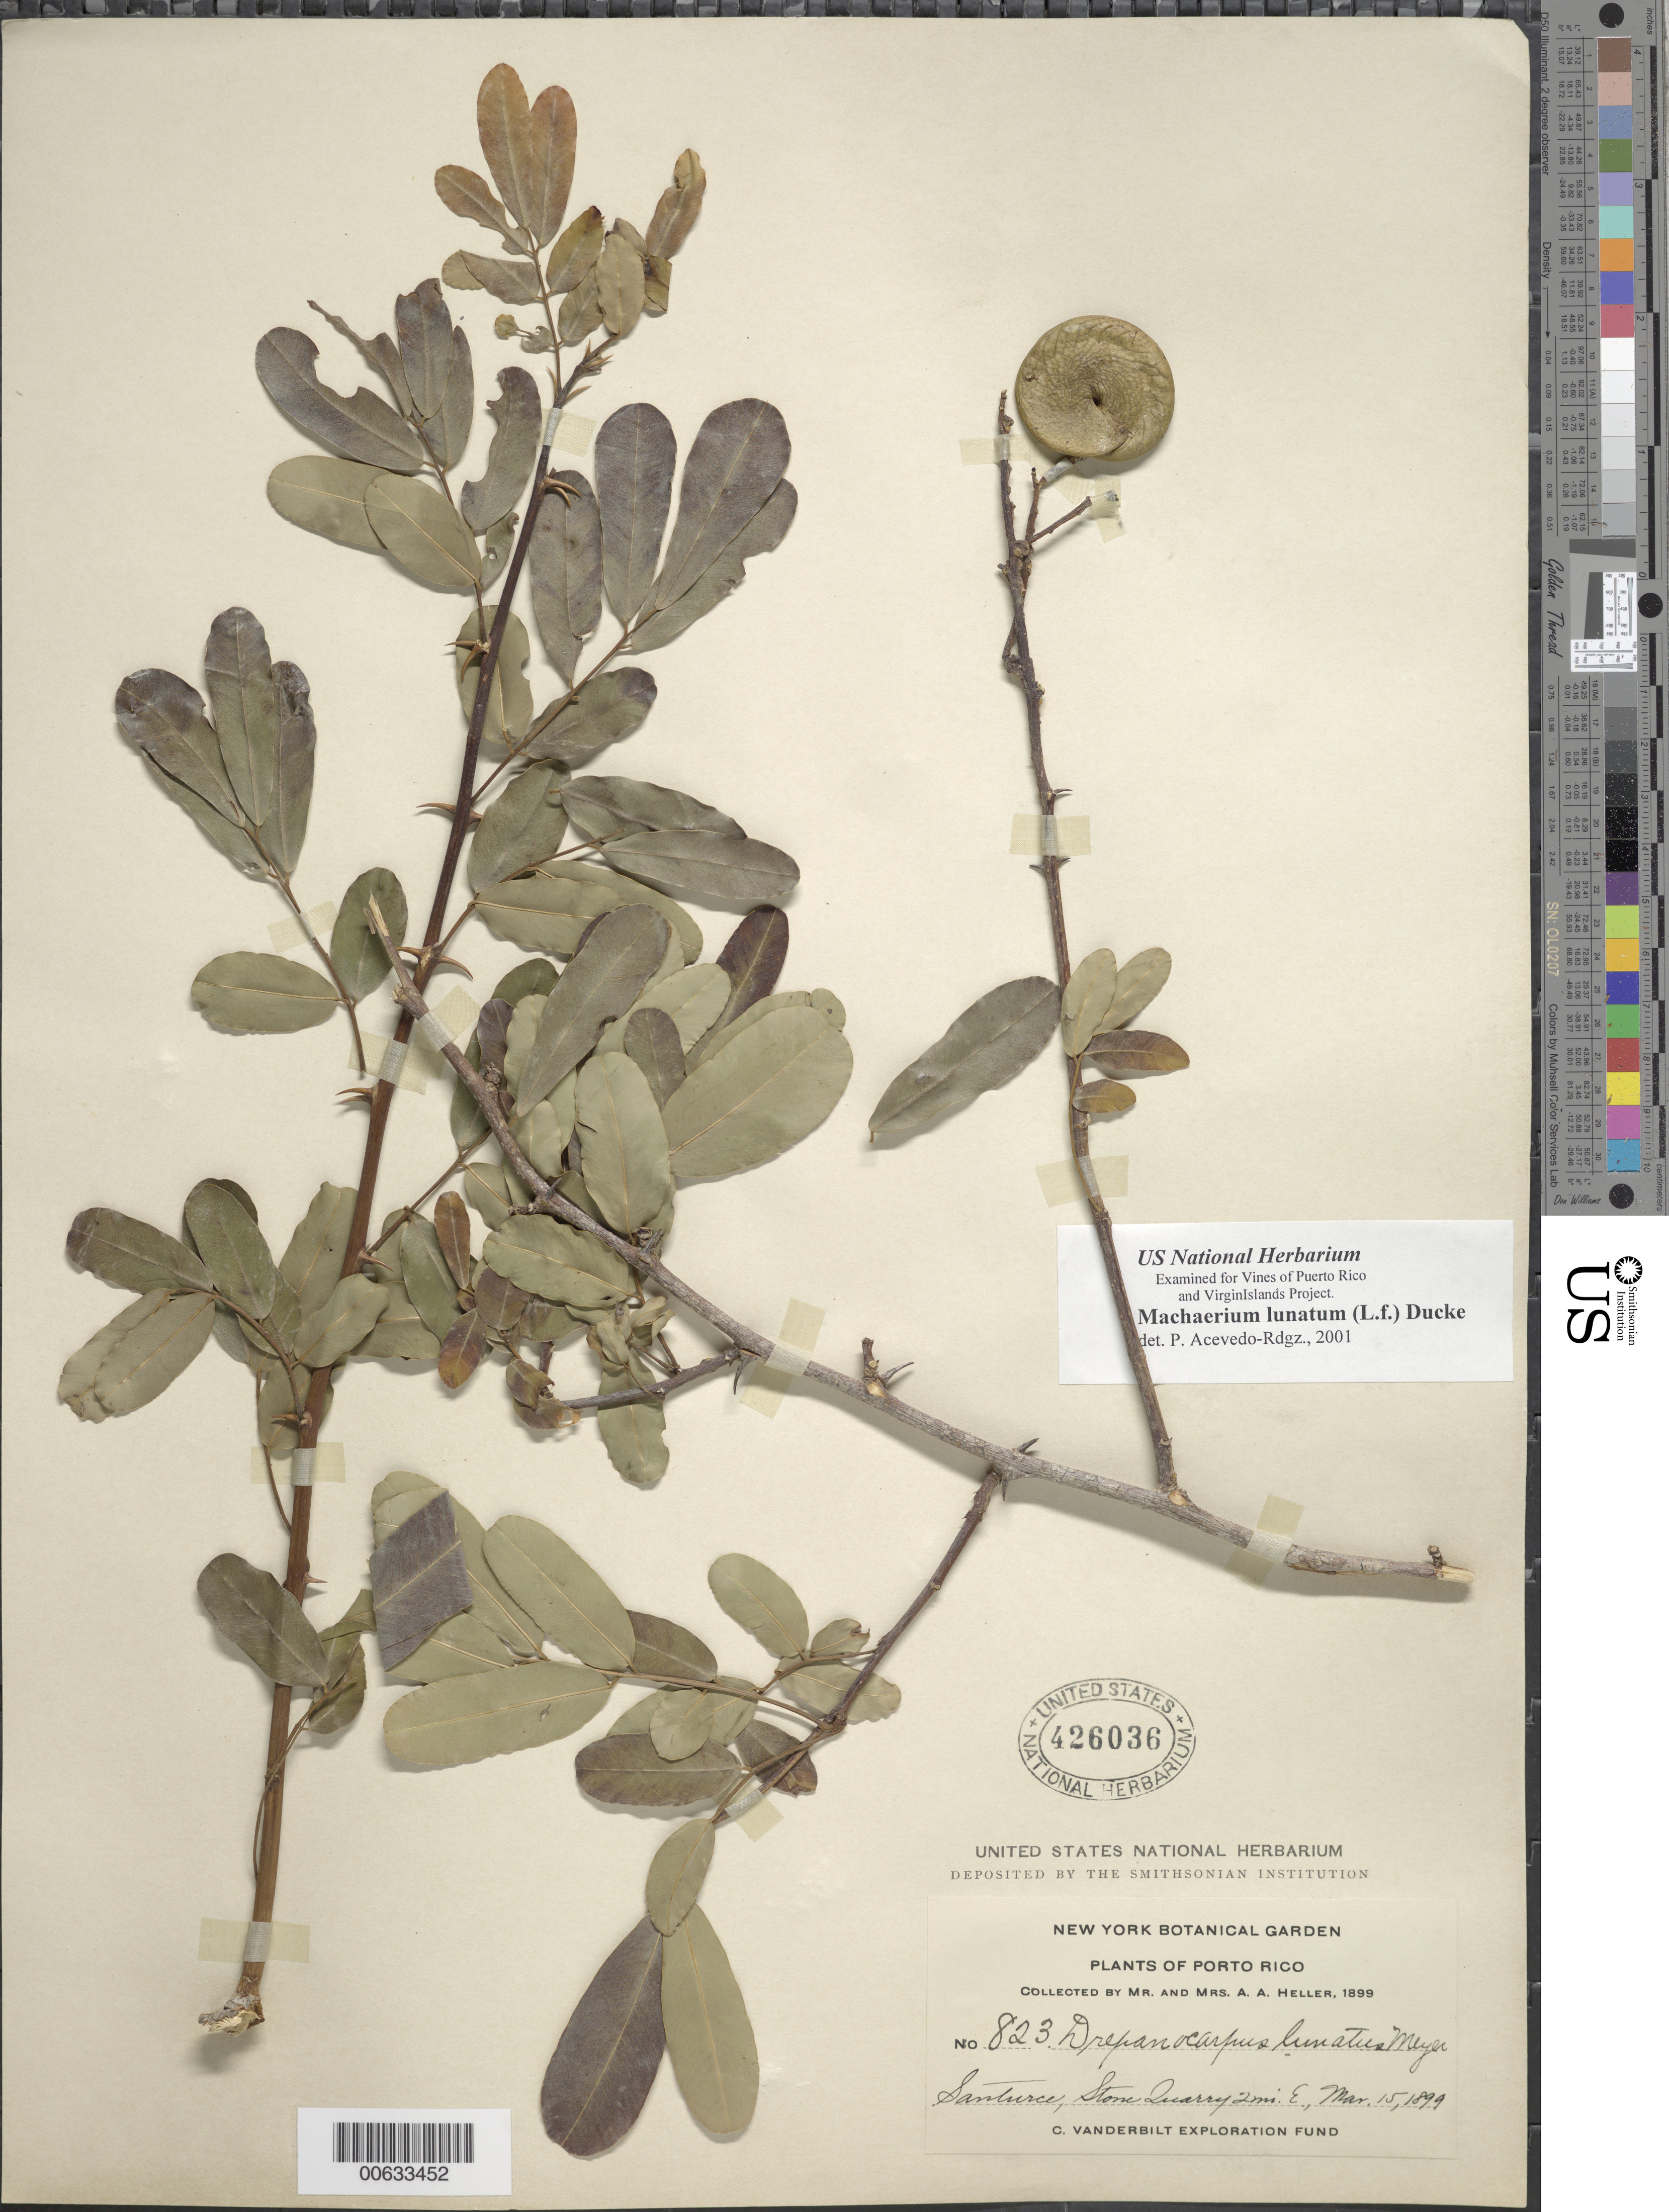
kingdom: Plantae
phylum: Tracheophyta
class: Magnoliopsida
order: Fabales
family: Fabaceae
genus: Machaerium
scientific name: Machaerium lunatum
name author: (L. f.) Ducke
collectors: A. A. Heller & E. G. Heller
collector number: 823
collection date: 1899-03-15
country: Puerto Rico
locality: Porto Rico, Santurce, Stone Quarry 2mi. E.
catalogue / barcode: US 426036